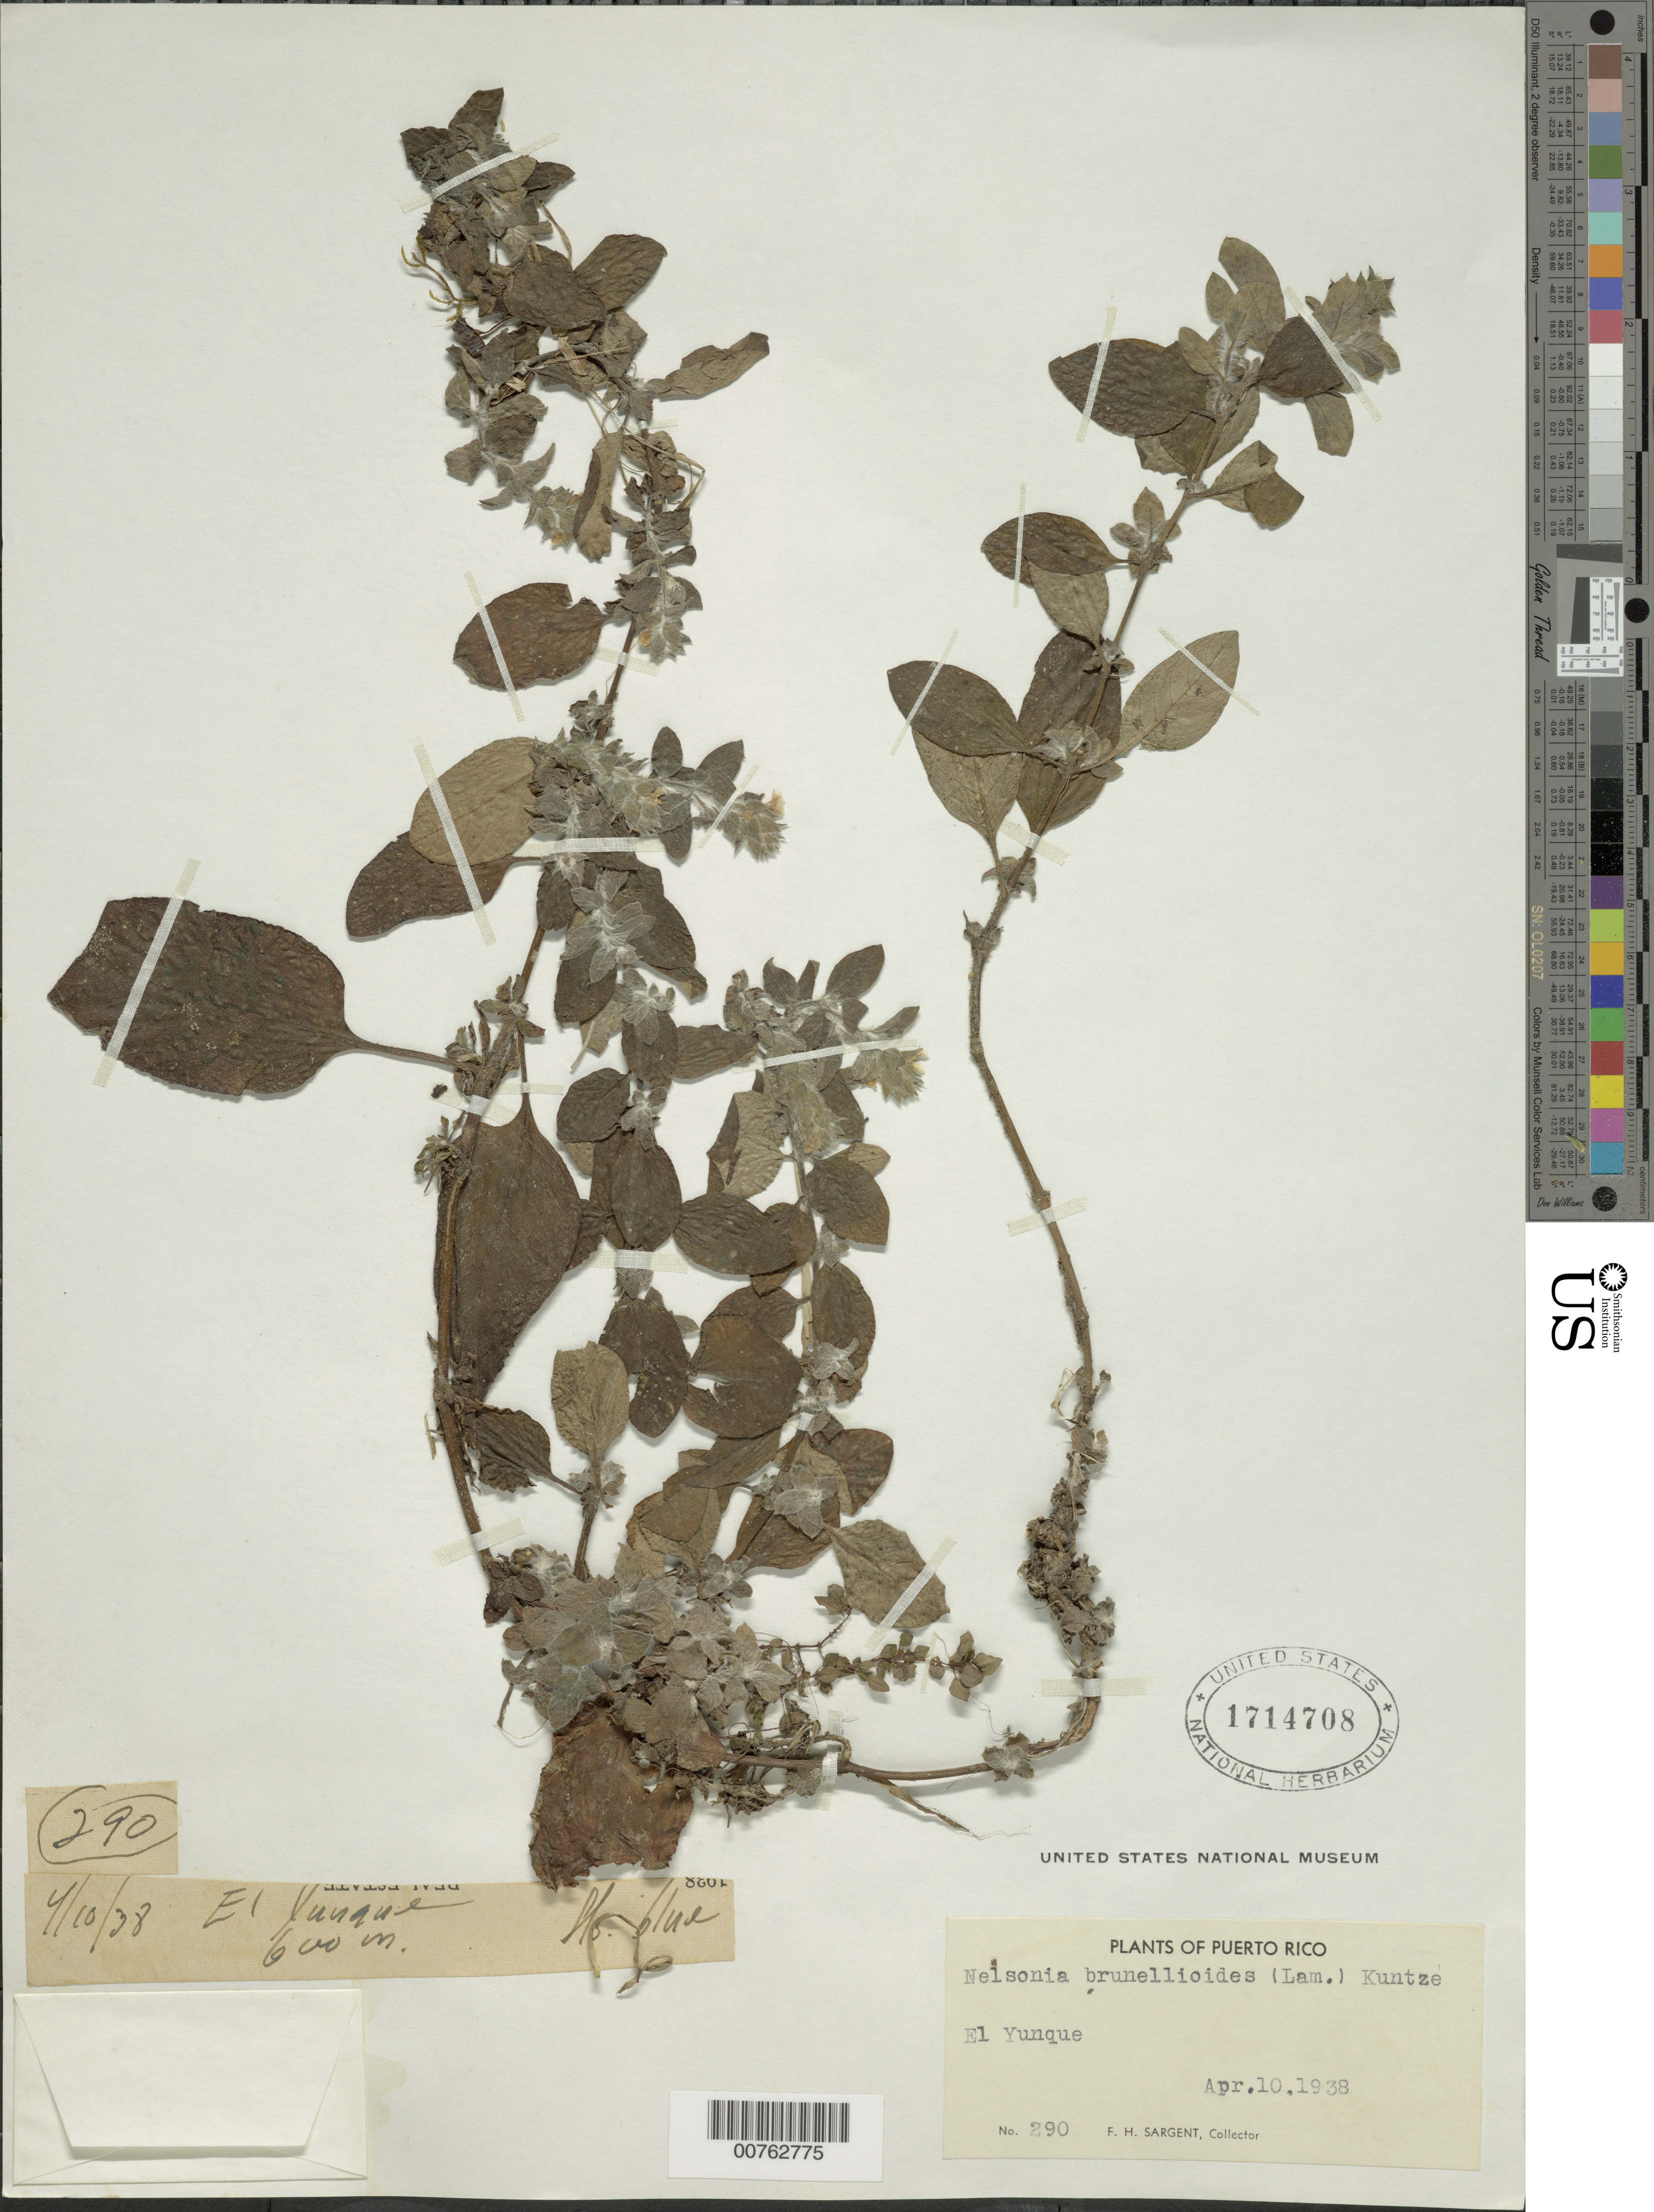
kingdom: Plantae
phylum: Tracheophyta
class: Magnoliopsida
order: Lamiales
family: Acanthaceae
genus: Nelsonia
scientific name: Nelsonia canescens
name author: (Lam.) Spreng.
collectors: F. H. Sargent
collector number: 290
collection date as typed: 10 Apr 1938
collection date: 1938-04-10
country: Puerto Rico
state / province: Río Grande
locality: El Yunque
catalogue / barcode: US 1714708